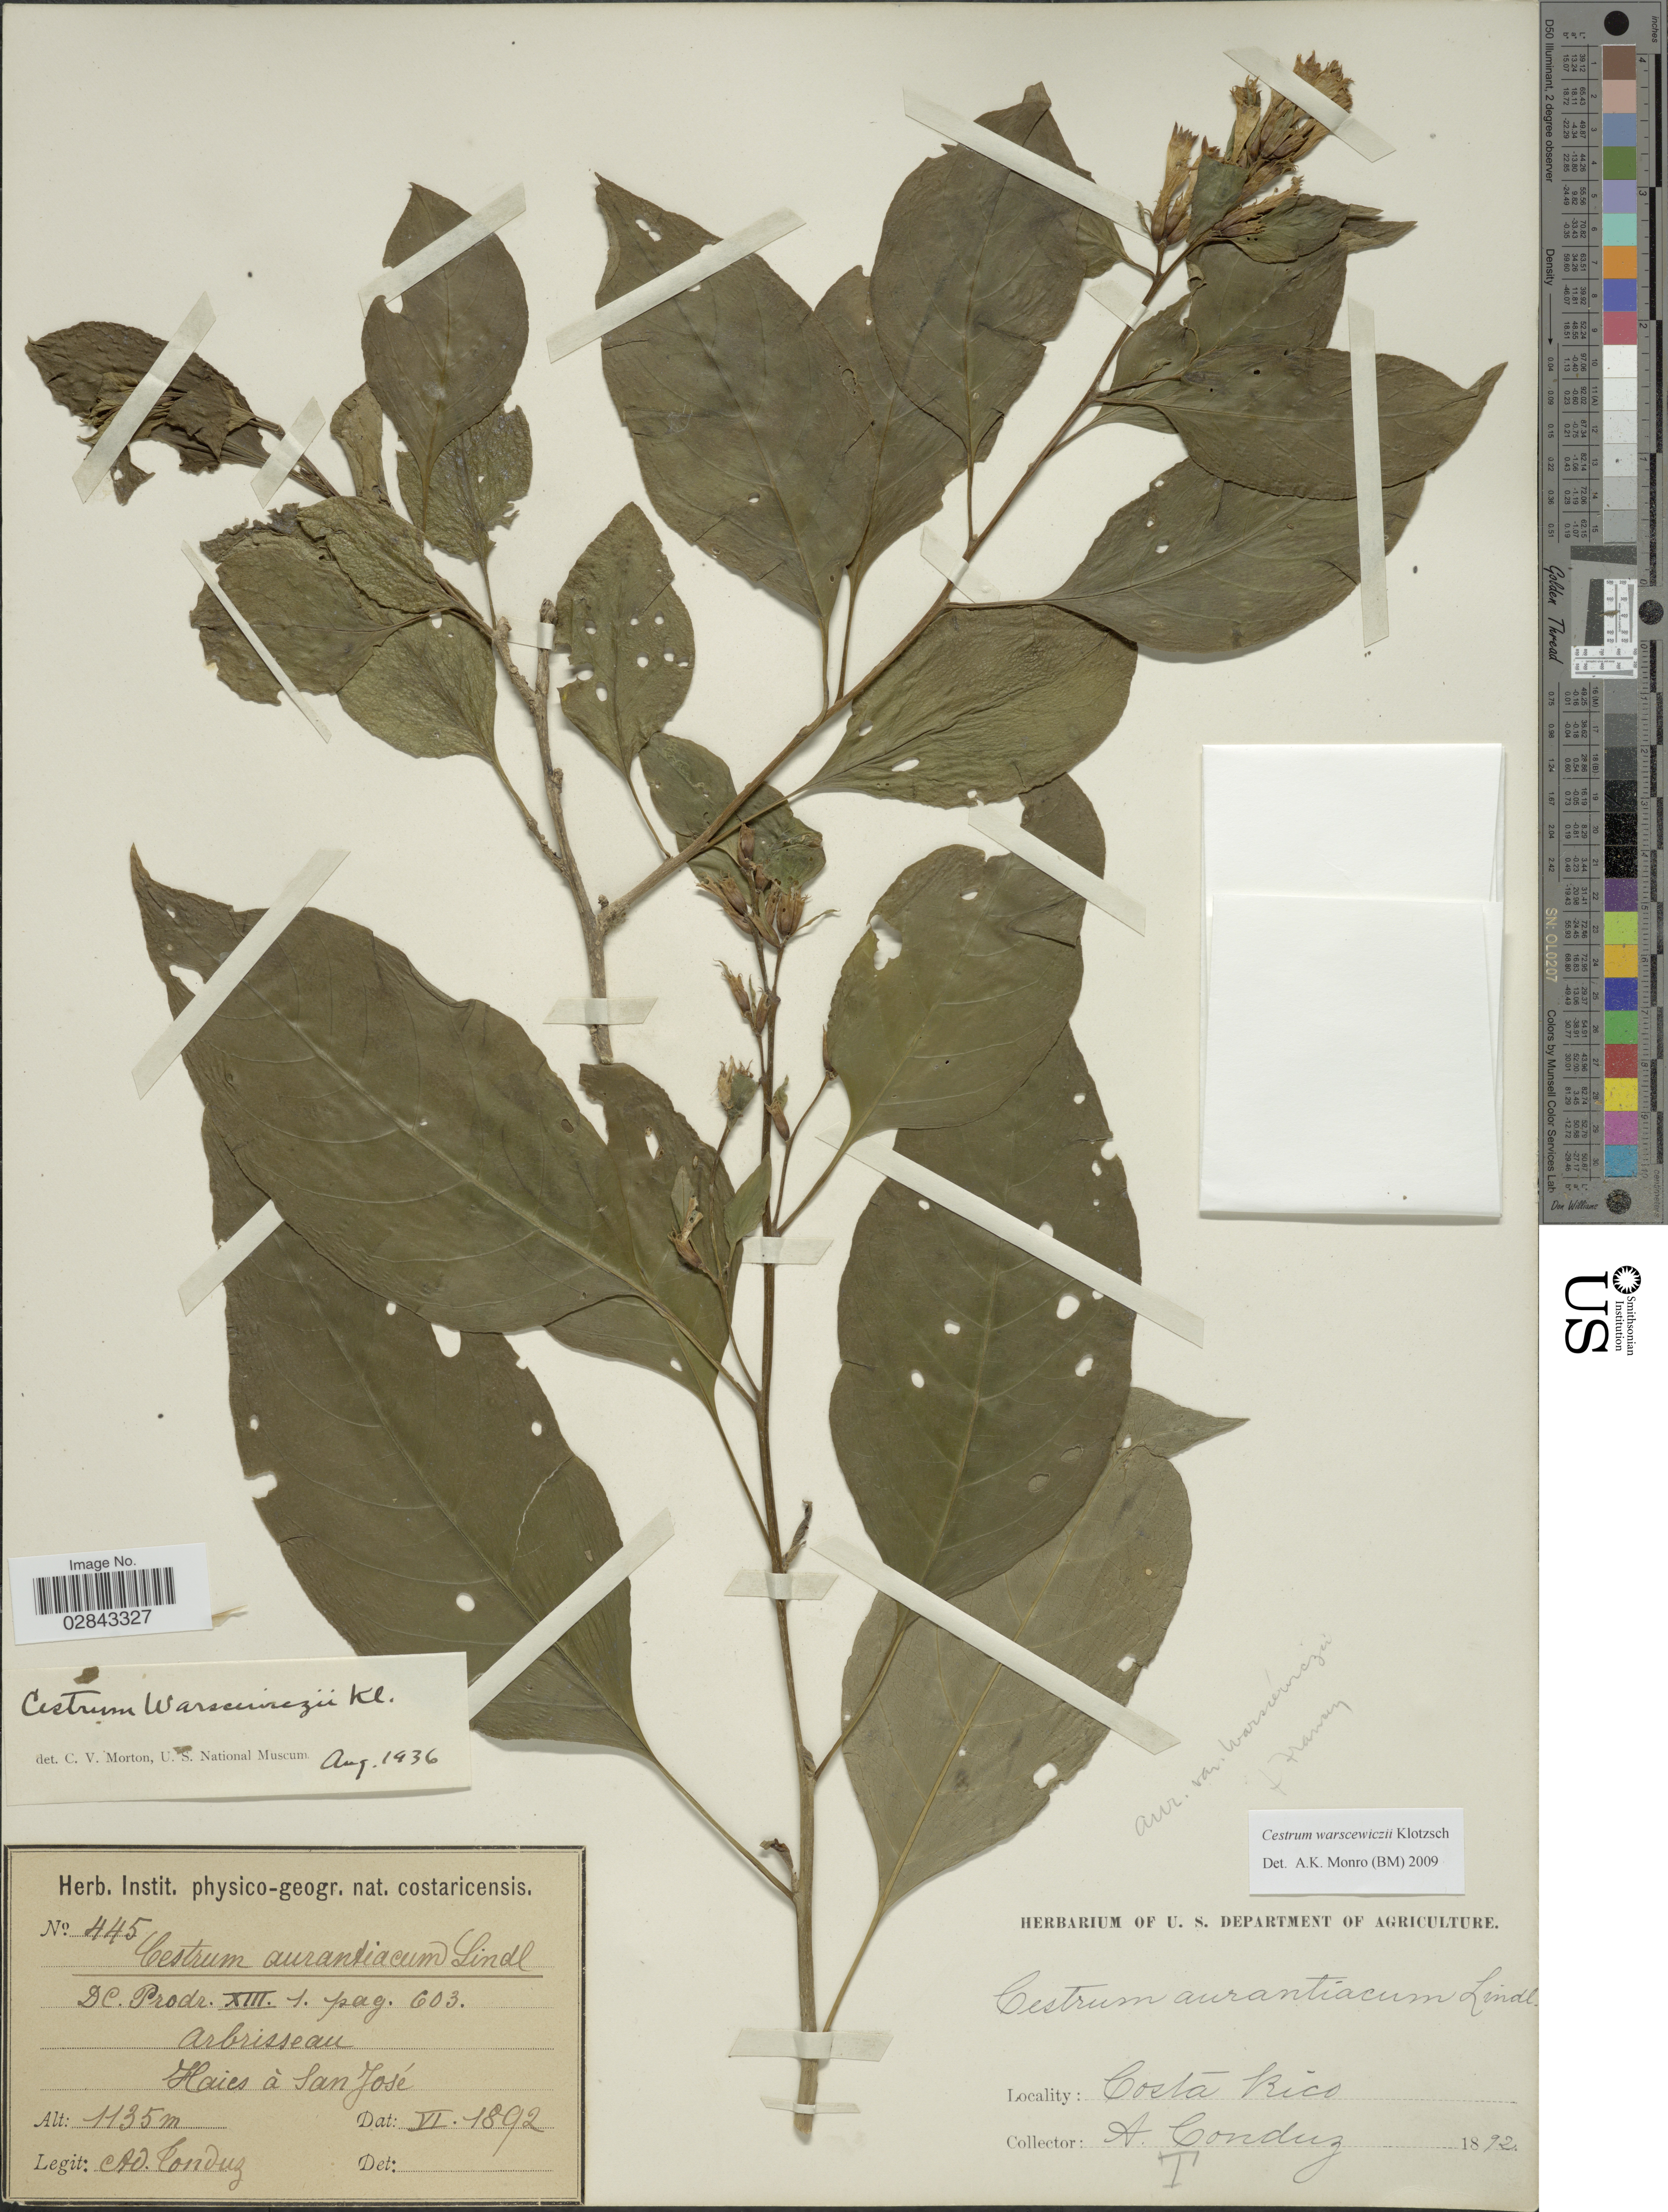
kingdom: Plantae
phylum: Tracheophyta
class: Magnoliopsida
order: Solanales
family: Solanaceae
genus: Cestrum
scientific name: Cestrum aurantiacum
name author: Lindley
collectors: A. Tonduz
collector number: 445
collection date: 1892-06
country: Costa Rica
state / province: San José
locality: Haies à San José.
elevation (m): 1135